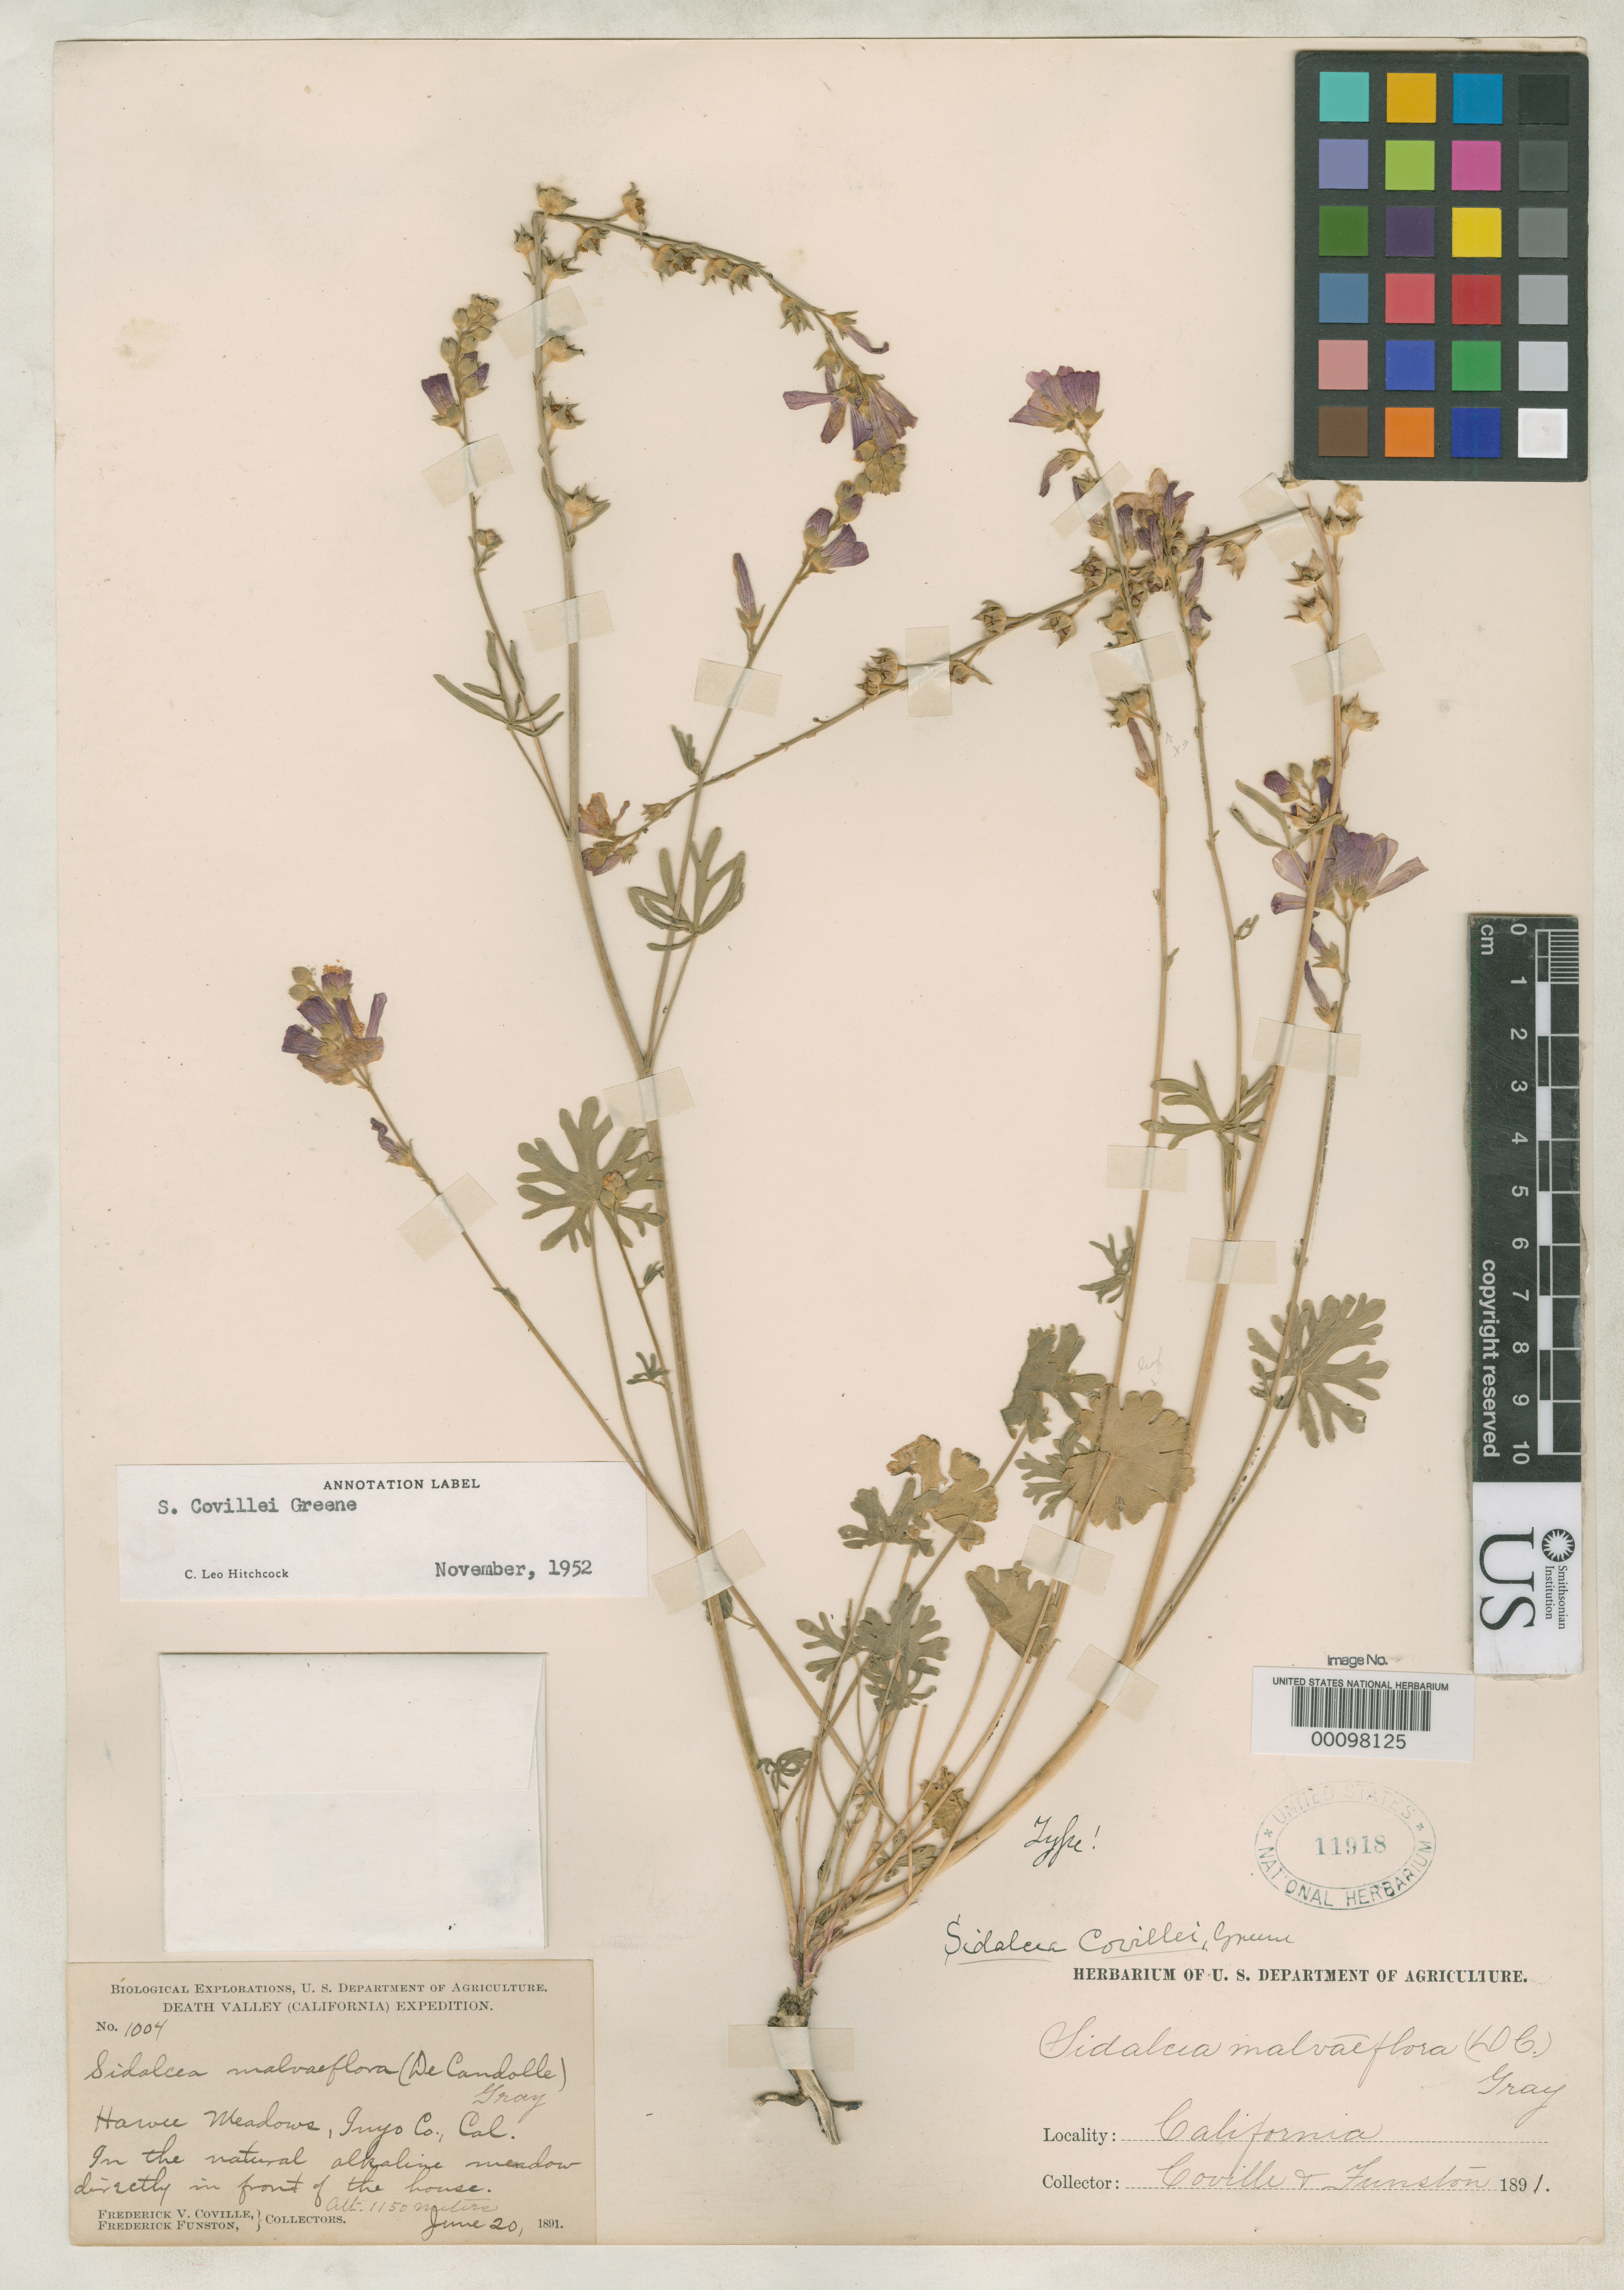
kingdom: Plantae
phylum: Tracheophyta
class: Magnoliopsida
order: Malvales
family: Malvaceae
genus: Sidalcea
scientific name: Sidalcea covillei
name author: Greene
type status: Type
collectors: F. V. Coville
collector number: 1004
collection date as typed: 20 Jun 1891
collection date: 1891-06-20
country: United States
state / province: California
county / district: Inyo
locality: Alt. 3400 Ft.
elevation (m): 1036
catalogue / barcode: US 11918